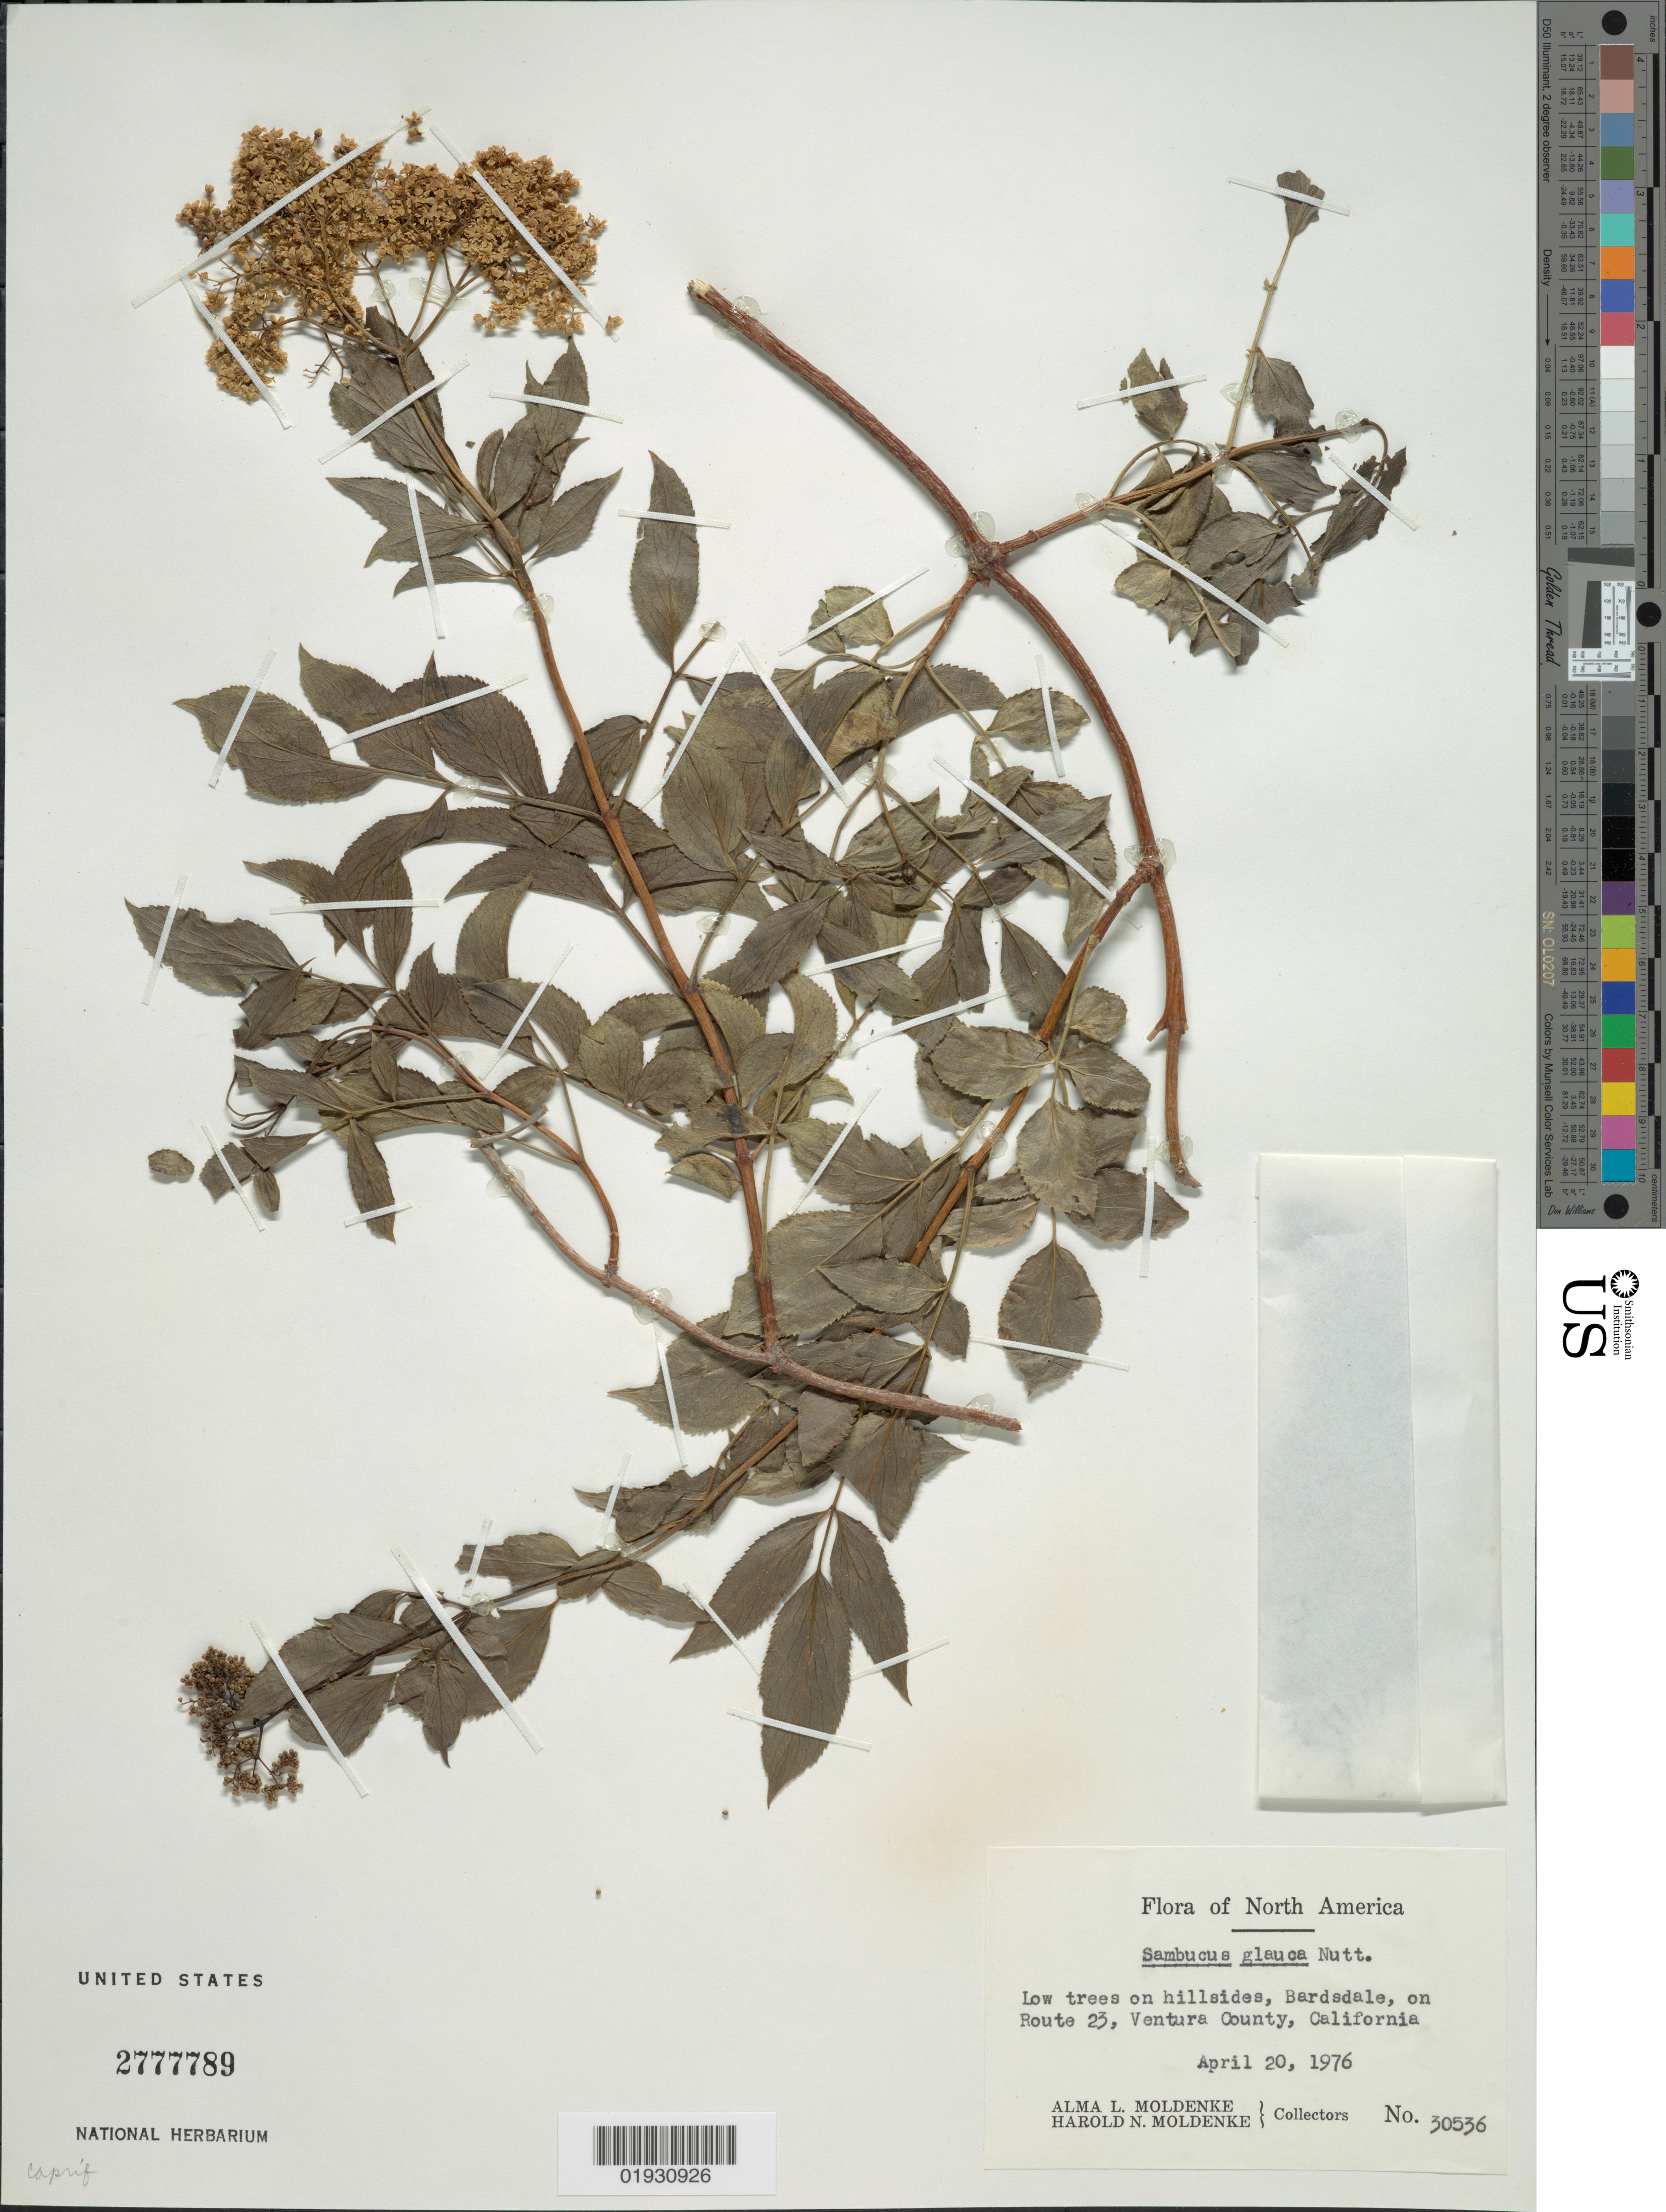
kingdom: Plantae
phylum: Tracheophyta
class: Magnoliopsida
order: Dipsacales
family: Viburnaceae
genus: Sambucus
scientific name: Sambucus glauca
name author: Nutt.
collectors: A. L. Moldenke & H. N. Moldenke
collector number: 30536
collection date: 1976-04-20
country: United States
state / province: California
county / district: Ventura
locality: Bardsdale, on Route 23, Ventura County.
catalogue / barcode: US 2777789